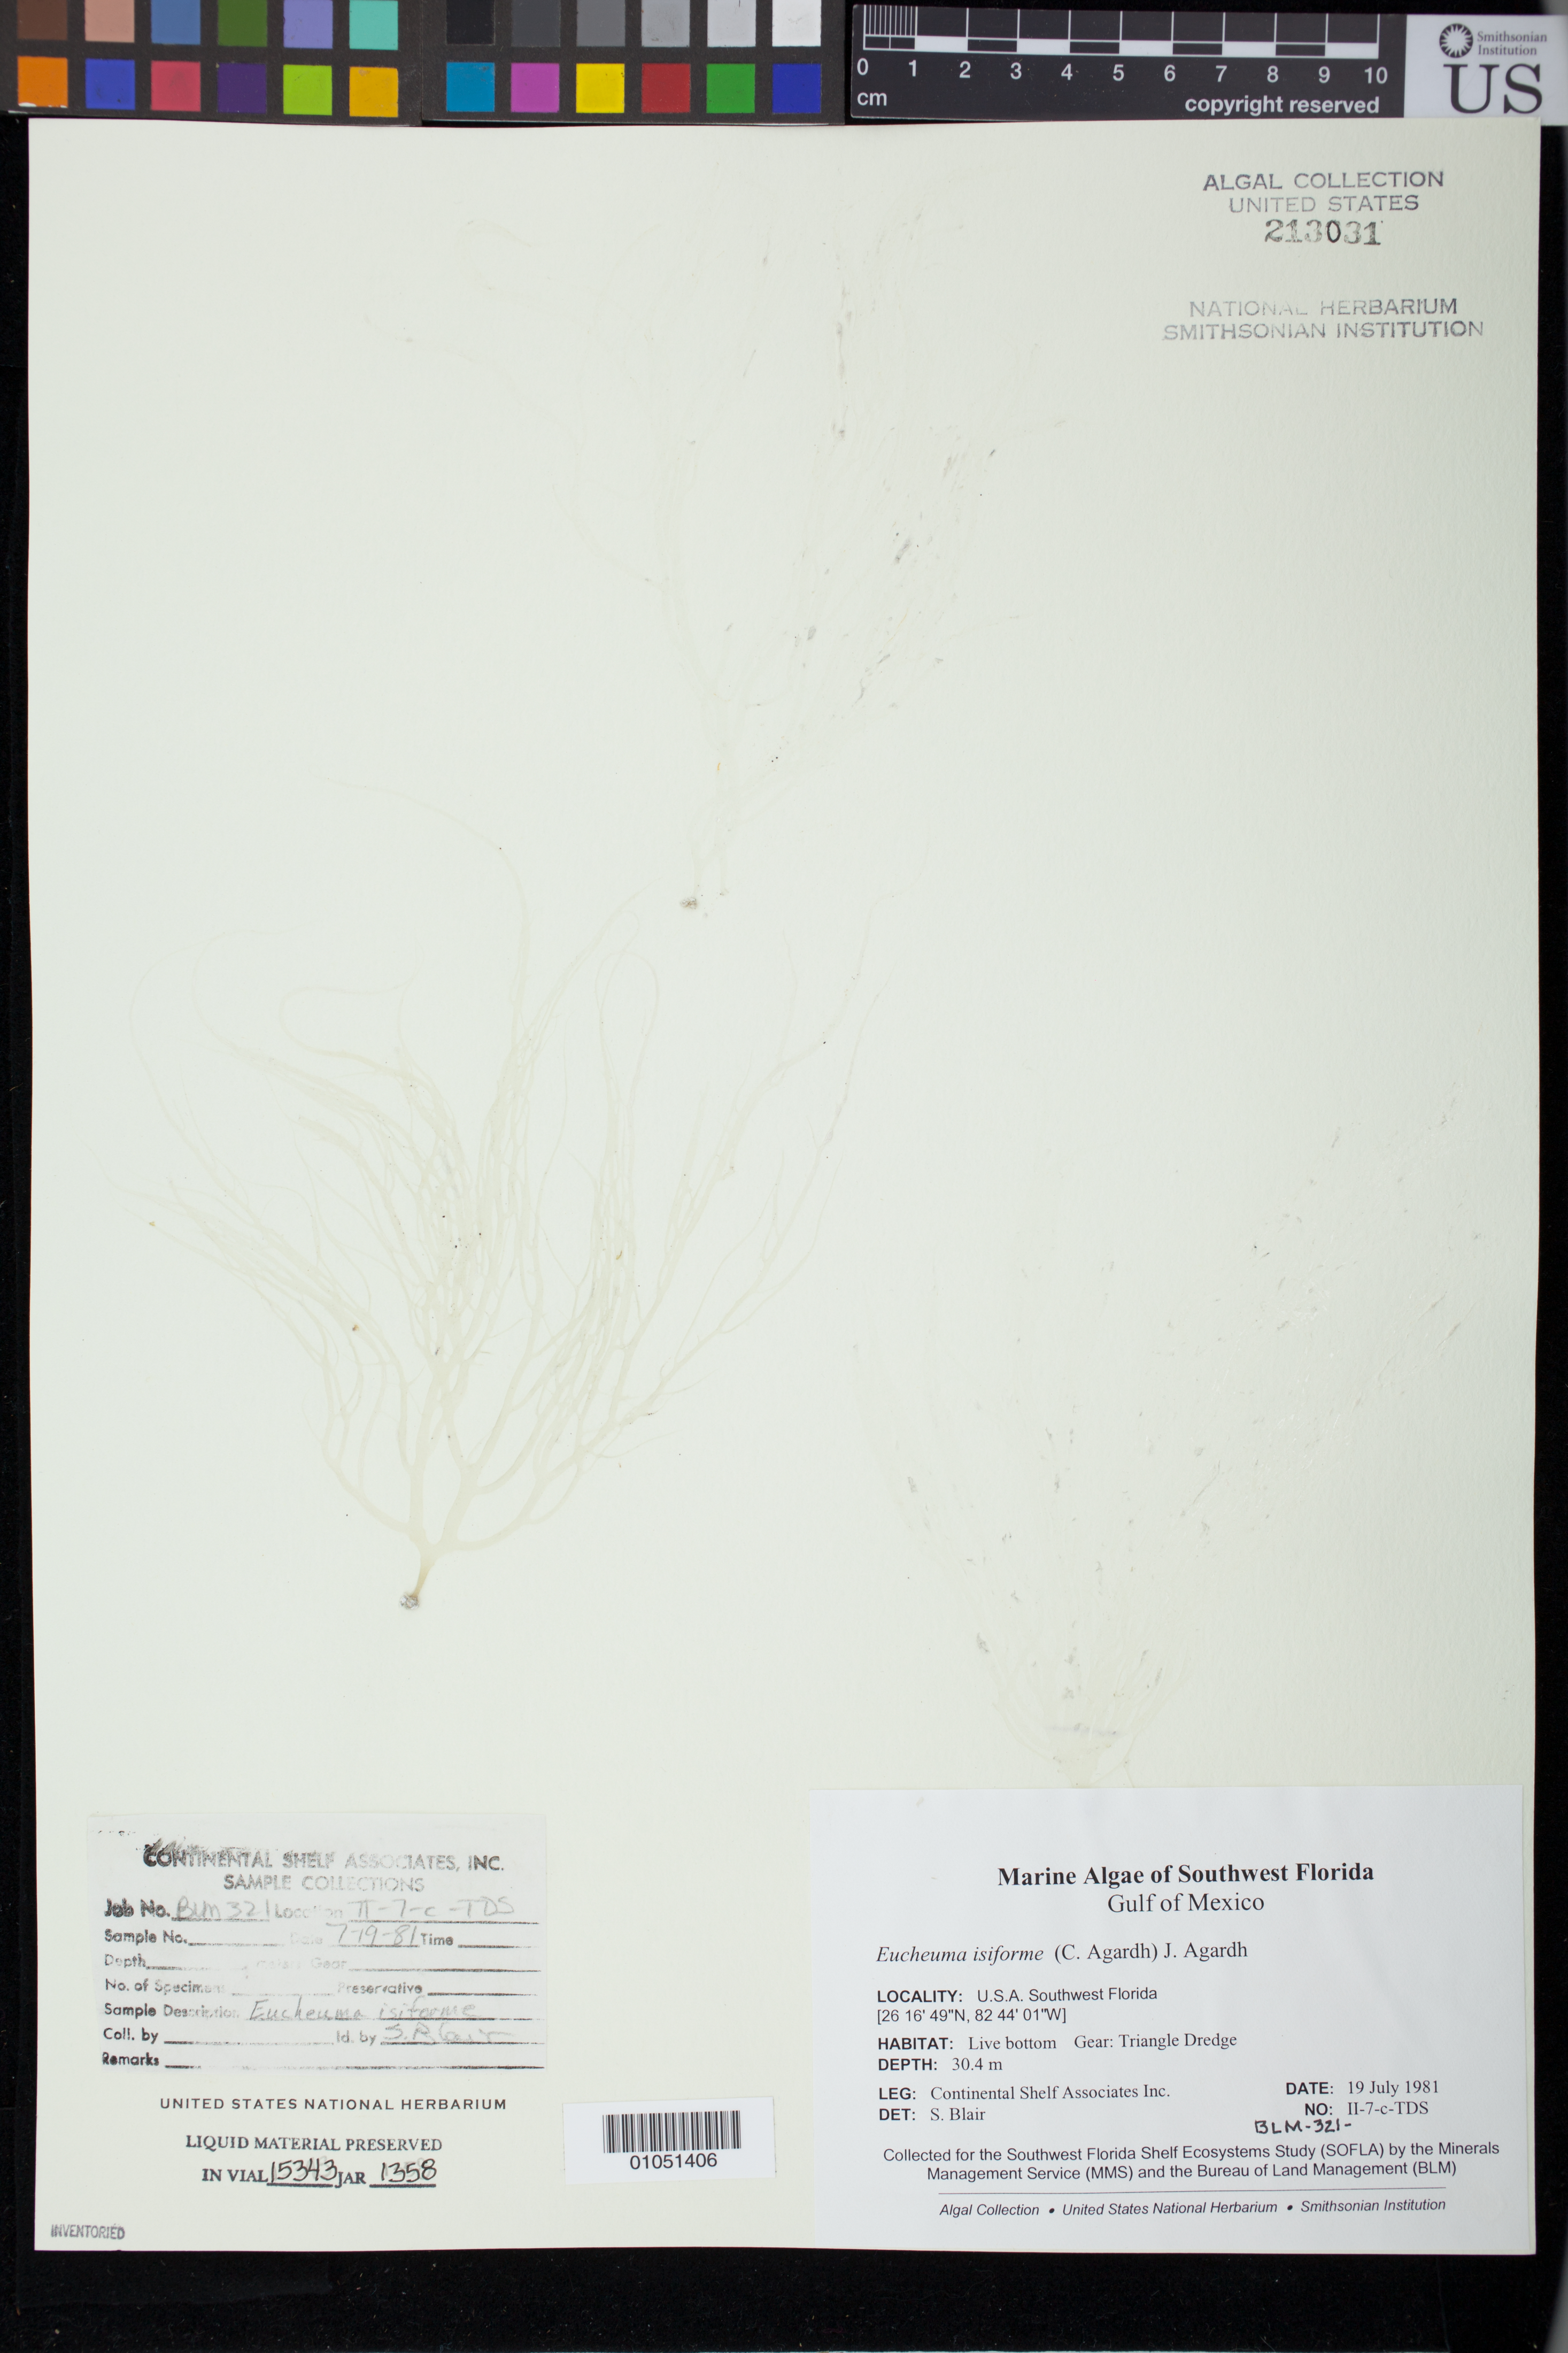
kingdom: Plantae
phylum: Rhodophyta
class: Florideophyceae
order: Gigartinales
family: Solieriaceae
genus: Eucheumatopsis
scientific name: Eucheumatopsis isiformis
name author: (C. Agardh) M.L. Núñez-Resendiz et al.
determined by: Algae name updating Project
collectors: Continental Shelf Associates for the MMS/BLM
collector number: BLM-321-II-7-C-TDS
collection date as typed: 19 Jul 1981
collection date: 1981-07-19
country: United States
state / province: Florida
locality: Gulf of Mexico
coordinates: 26 16'49"N, 82 44'01"W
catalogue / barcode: US 213031